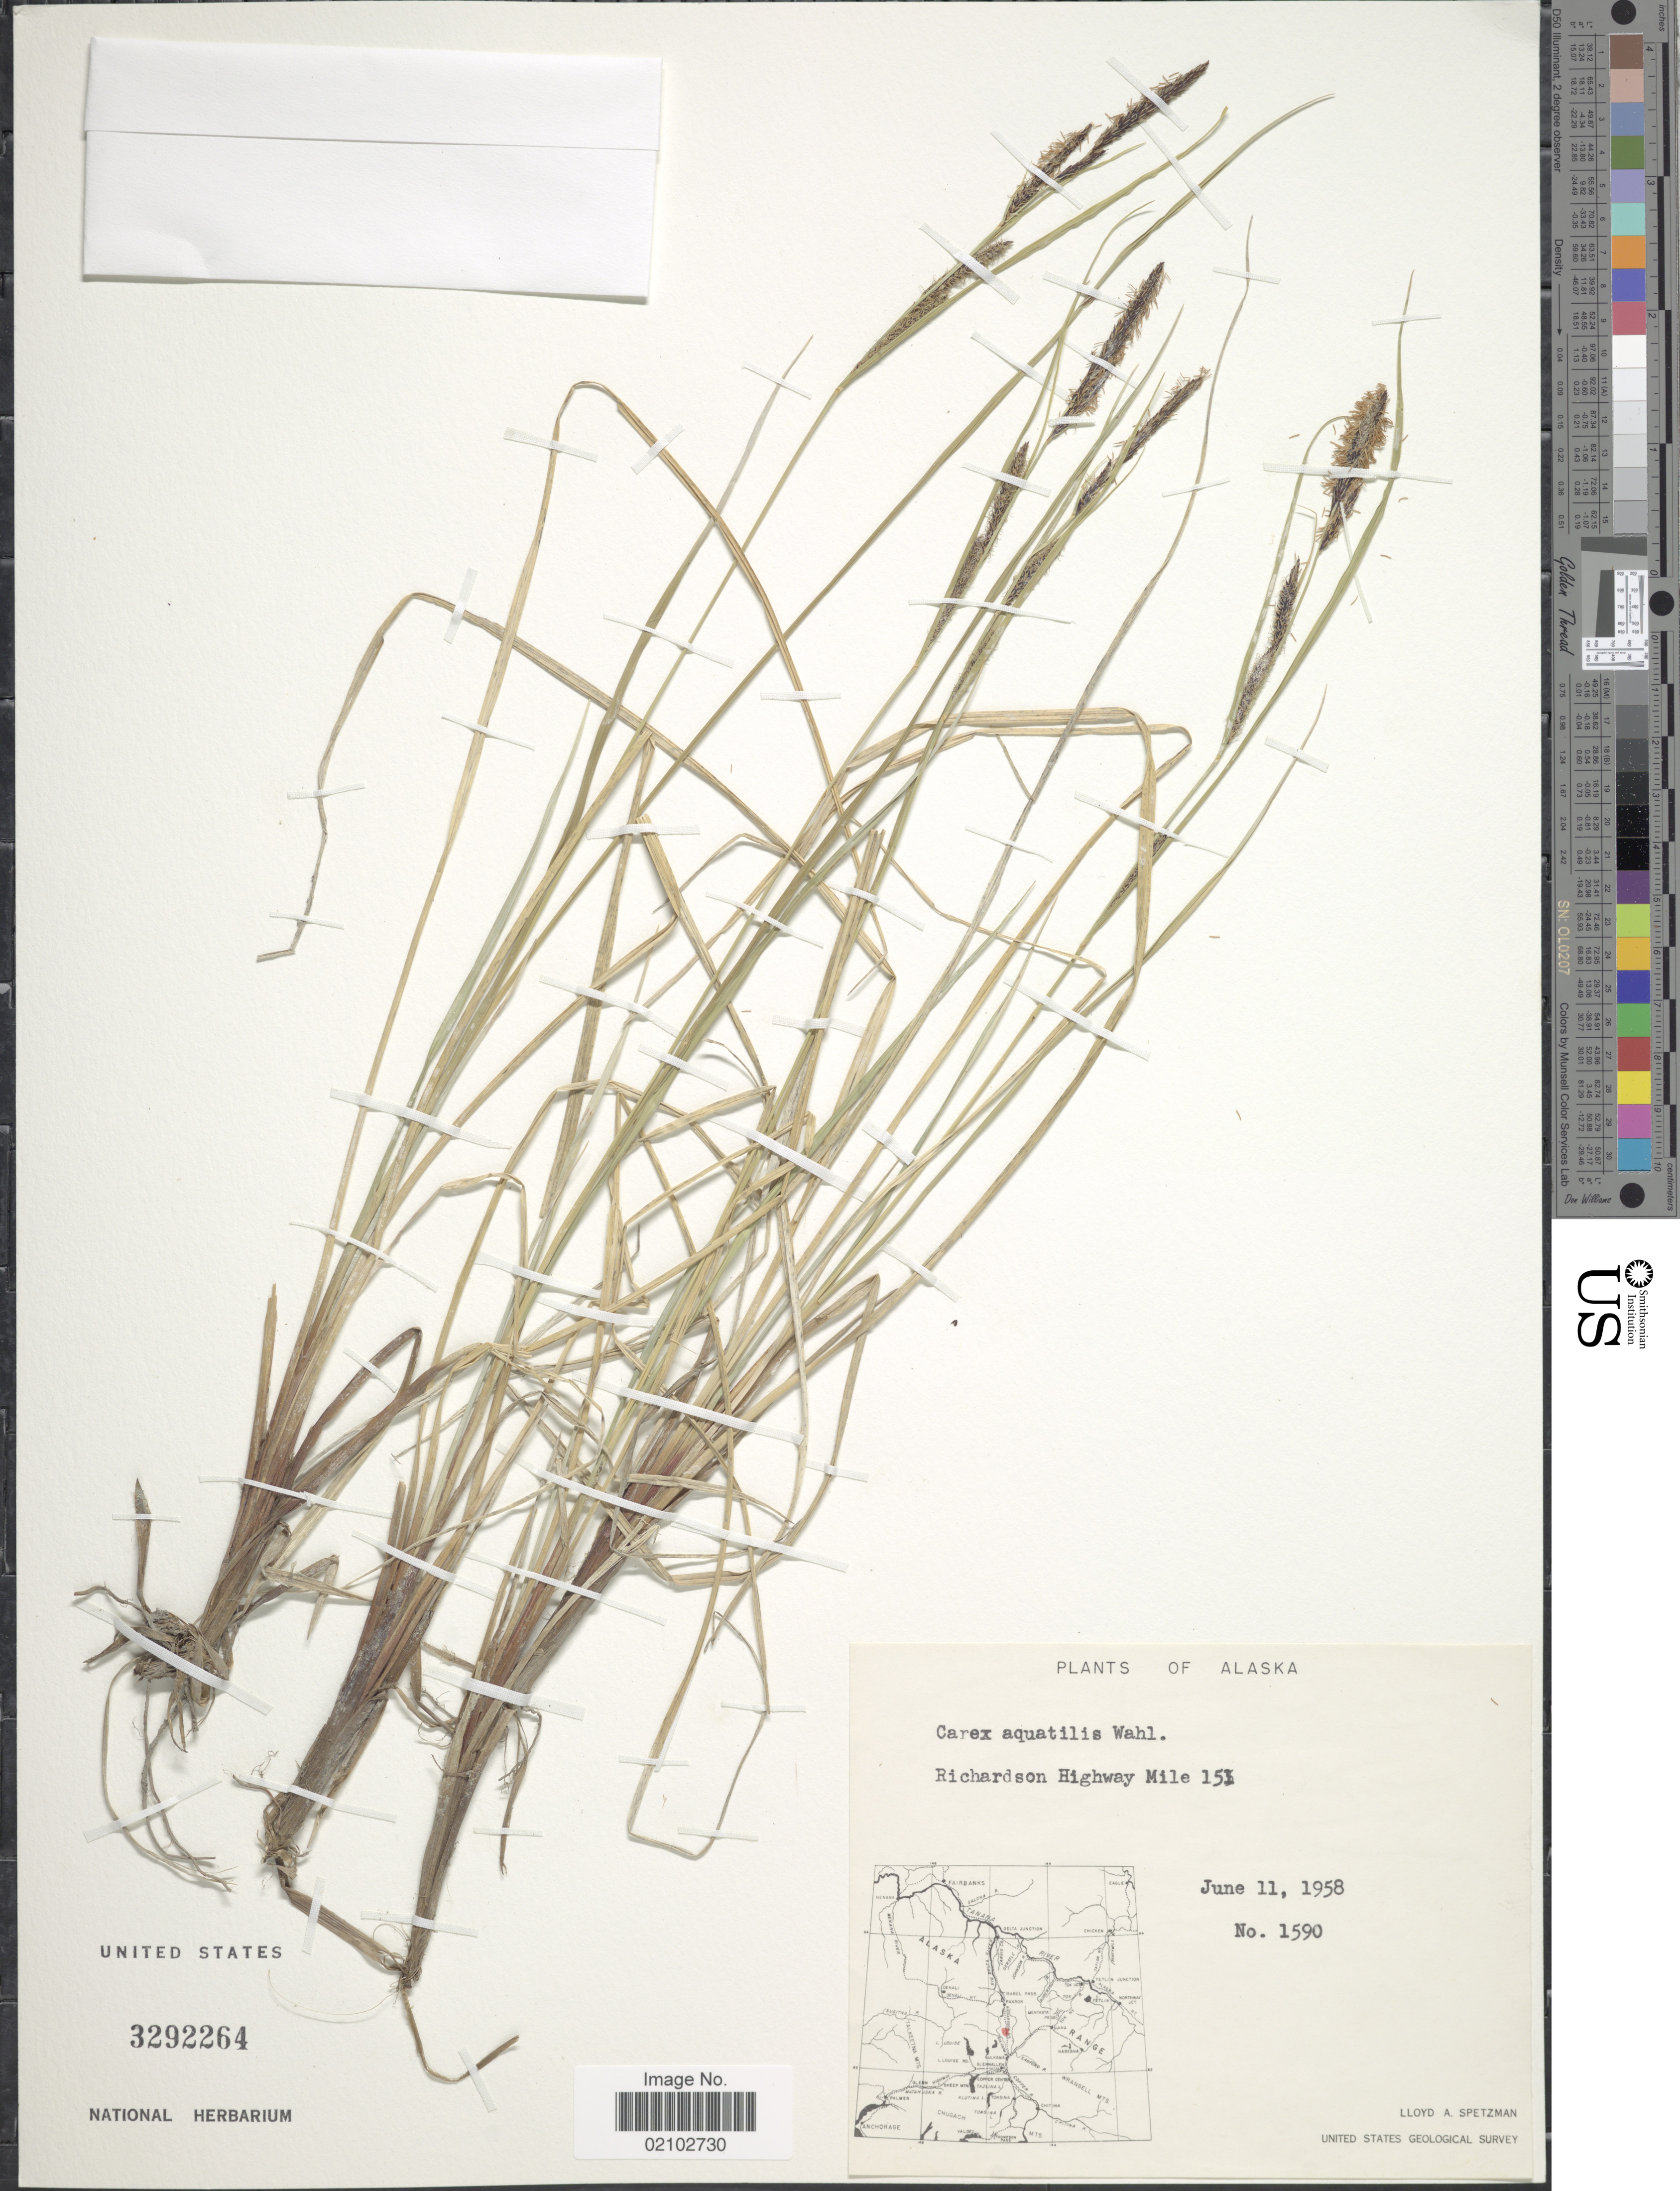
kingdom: Plantae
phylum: Tracheophyta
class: Liliopsida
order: Poales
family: Cyperaceae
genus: Carex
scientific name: Carex aquatilis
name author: Wahlenb.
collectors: L. Spetzman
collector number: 1590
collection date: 1958-06-11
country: United States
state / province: Alaska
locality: Richardson Highway Mile 151.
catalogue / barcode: US 3292264